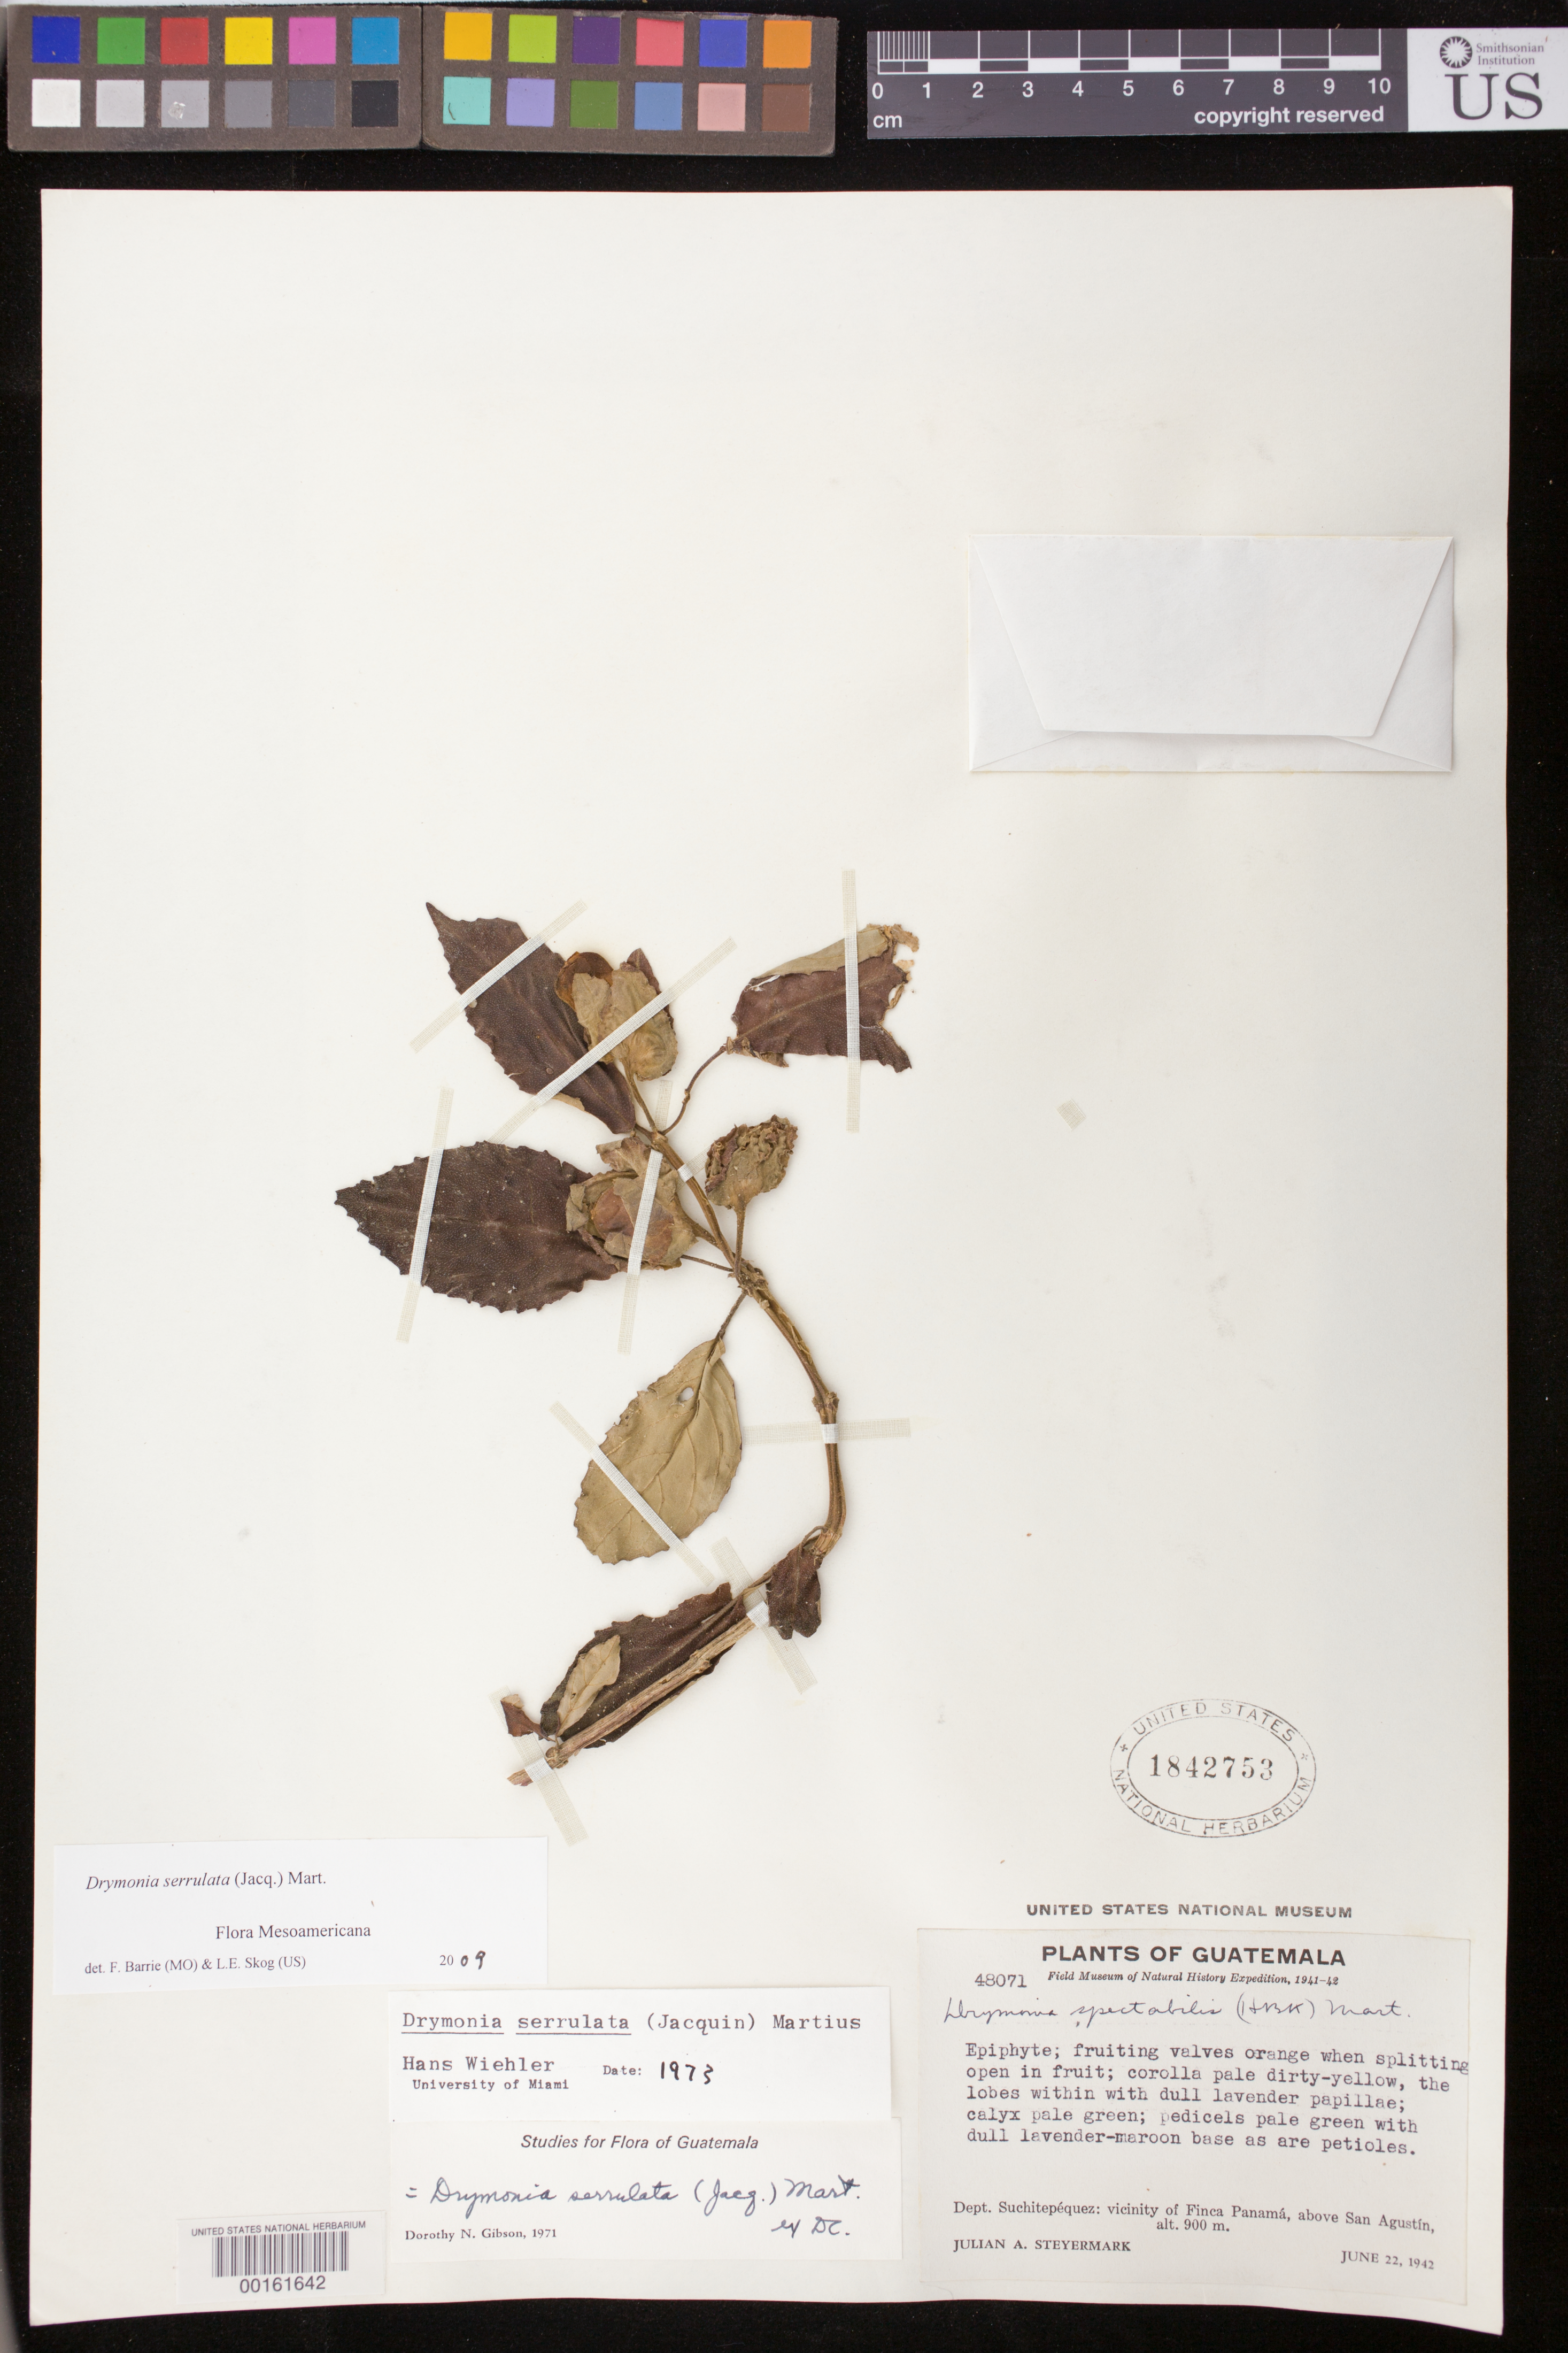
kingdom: Plantae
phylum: Tracheophyta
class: Magnoliopsida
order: Lamiales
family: Gesneriaceae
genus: Drymonia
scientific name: Drymonia serrulata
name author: (Jacq.) Mart.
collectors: J. Steyermark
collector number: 48071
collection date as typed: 22 Jun 1942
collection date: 1942-06-22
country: Guatemala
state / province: Suchitepéquez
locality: Vicinity of Finca Panama, above San Agustin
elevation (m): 900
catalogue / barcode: US 1842753